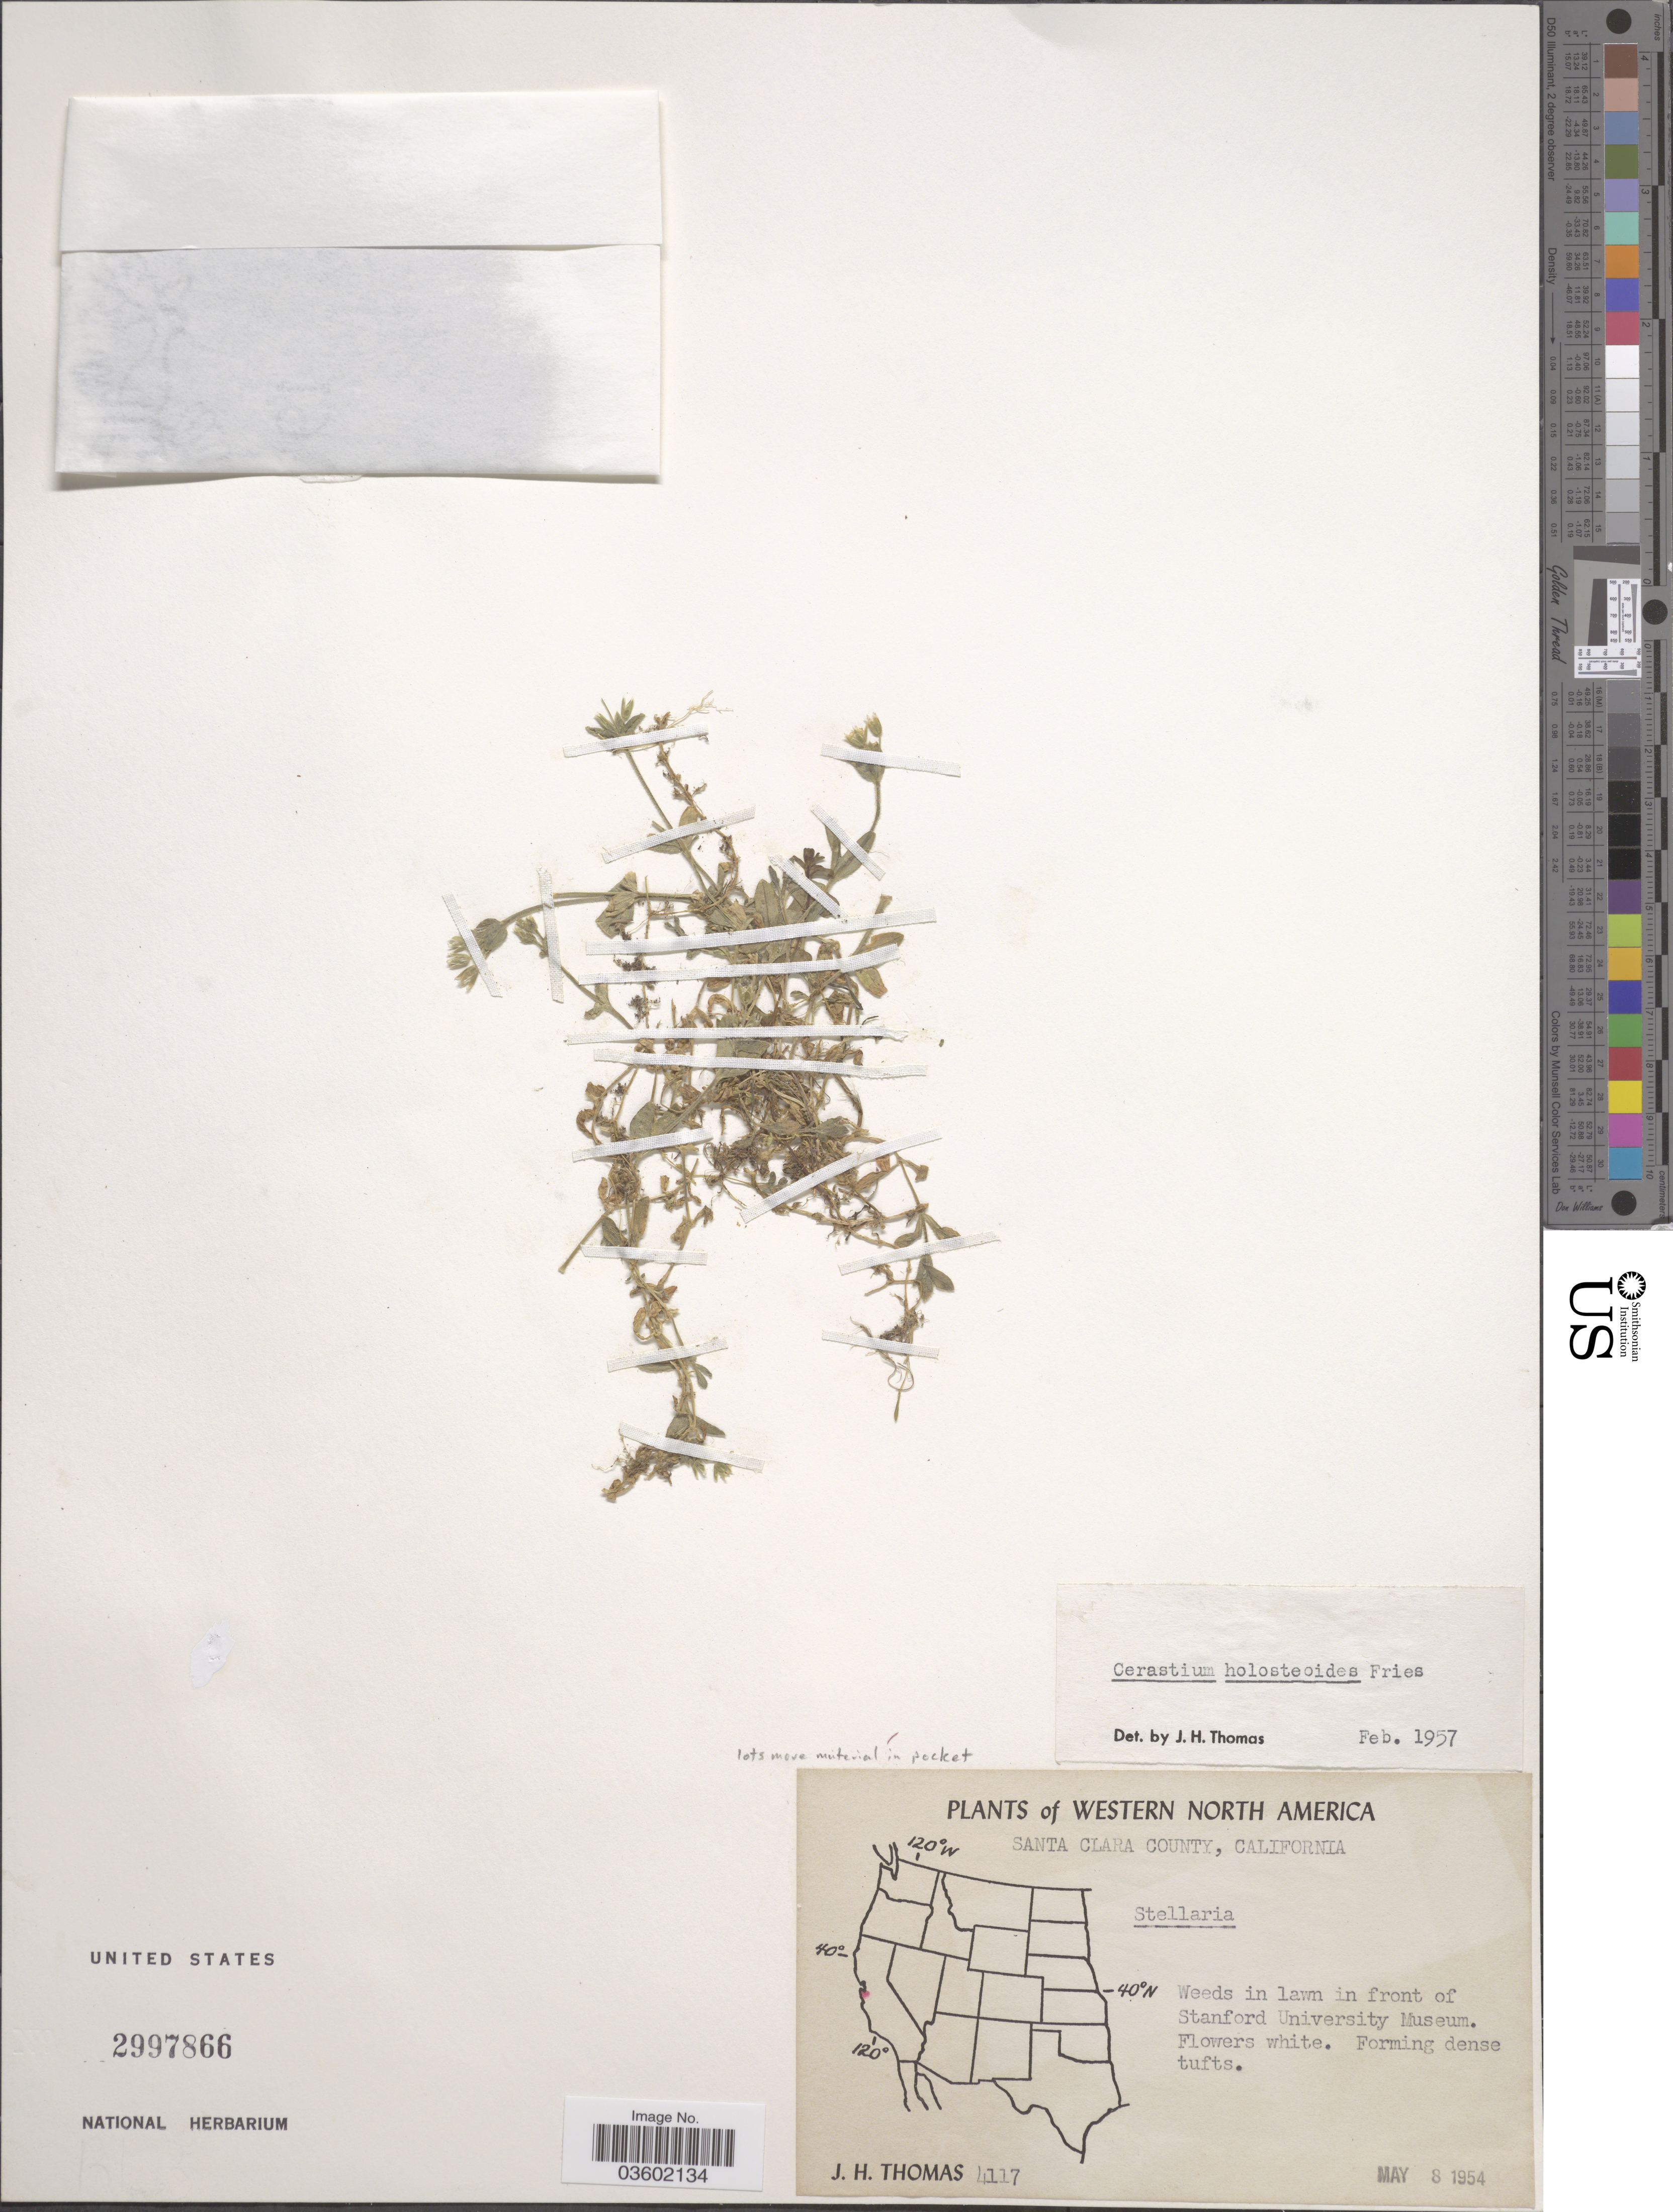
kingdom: Plantae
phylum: Tracheophyta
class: Magnoliopsida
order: Caryophyllales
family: Caryophyllaceae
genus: Cerastium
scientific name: Cerastium vulgatum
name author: L.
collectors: J. H. Thomas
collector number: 4117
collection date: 1954-05-08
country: United States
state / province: California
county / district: Santa Clara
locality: Santa Clara County. In lawn in front of Stanford University Museum.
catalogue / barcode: US 2997866